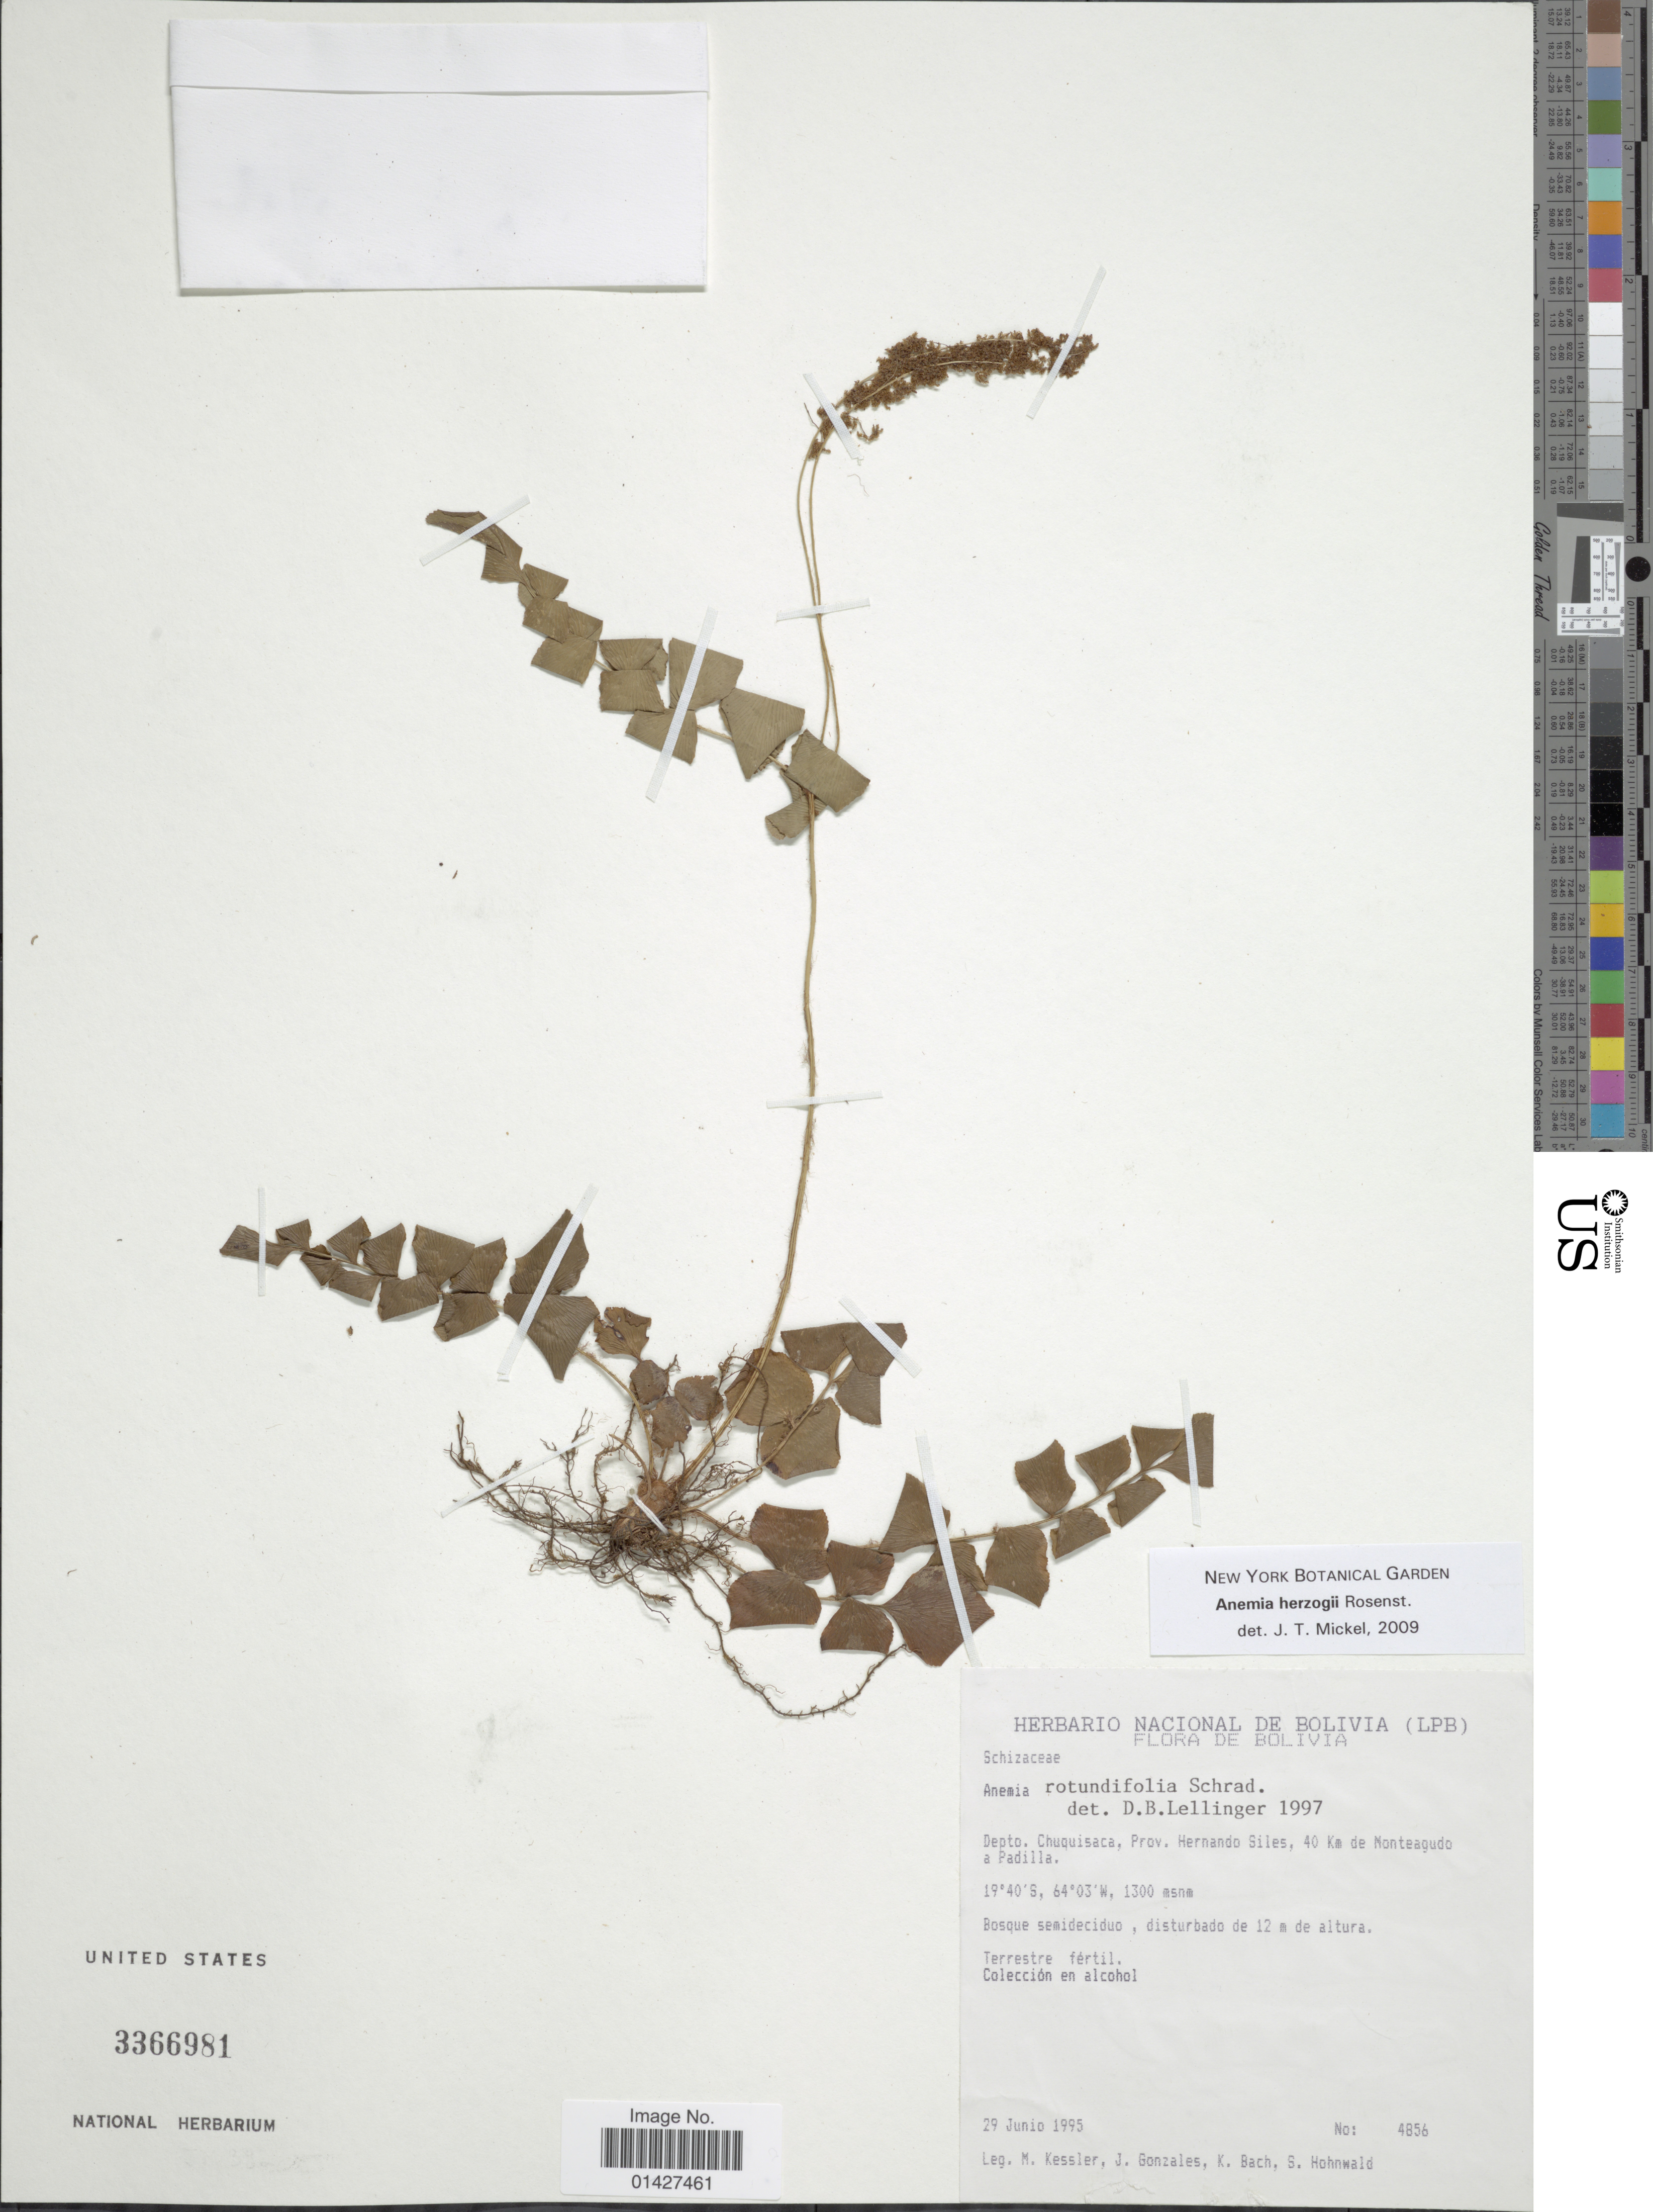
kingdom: Plantae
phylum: Tracheophyta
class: Polypodiopsida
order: Schizaeales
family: Anemiaceae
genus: Anemia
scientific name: Anemia herzogii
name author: Rosenst.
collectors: M. Kessler, J. Gonzales, K. Bach & S. Hohnwald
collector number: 4856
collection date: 1995-06-29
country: Bolivia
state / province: Chuquisaca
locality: Prov. Hernando Siles, 40 km de Monteagudo a Padilla.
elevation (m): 1300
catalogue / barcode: US 3366981